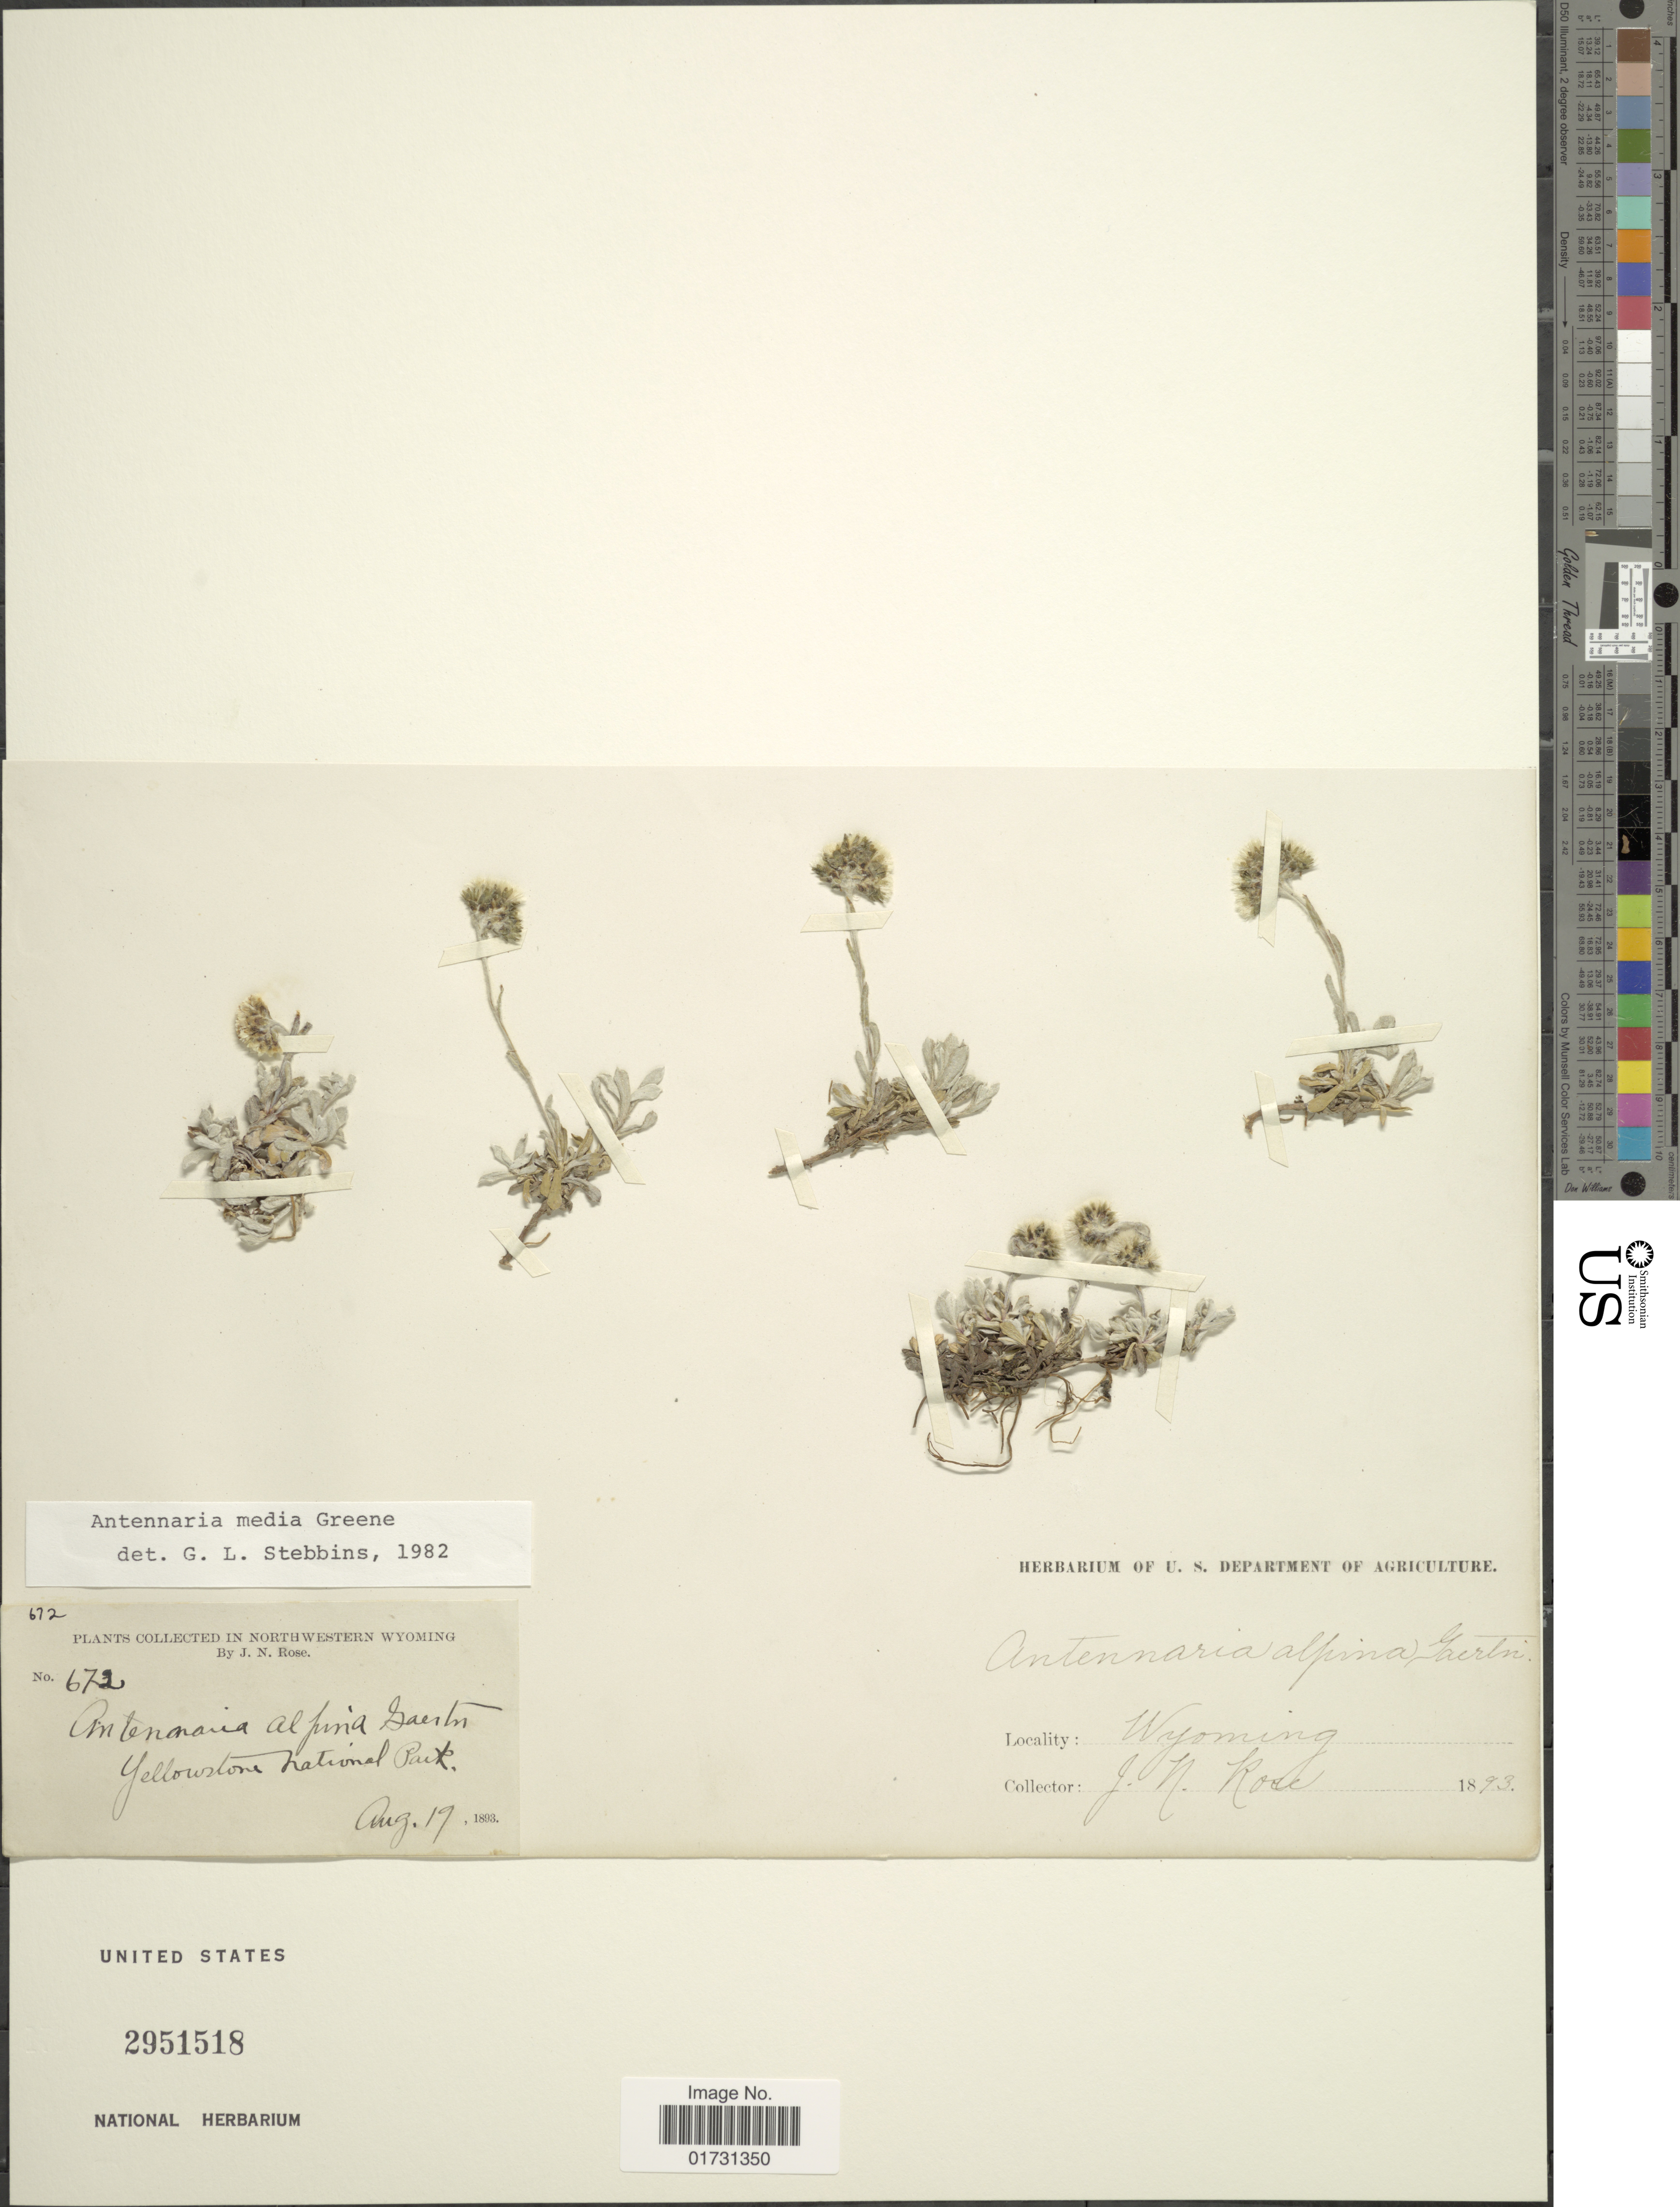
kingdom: Plantae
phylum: Tracheophyta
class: Magnoliopsida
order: Asterales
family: Asteraceae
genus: Antennaria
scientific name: Antennaria media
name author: Greene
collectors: J. N. Rose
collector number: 672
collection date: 1893-08-19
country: United States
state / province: Wyoming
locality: In Northwestern Wyoming, Yellowstone National Park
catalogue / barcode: US 2951518